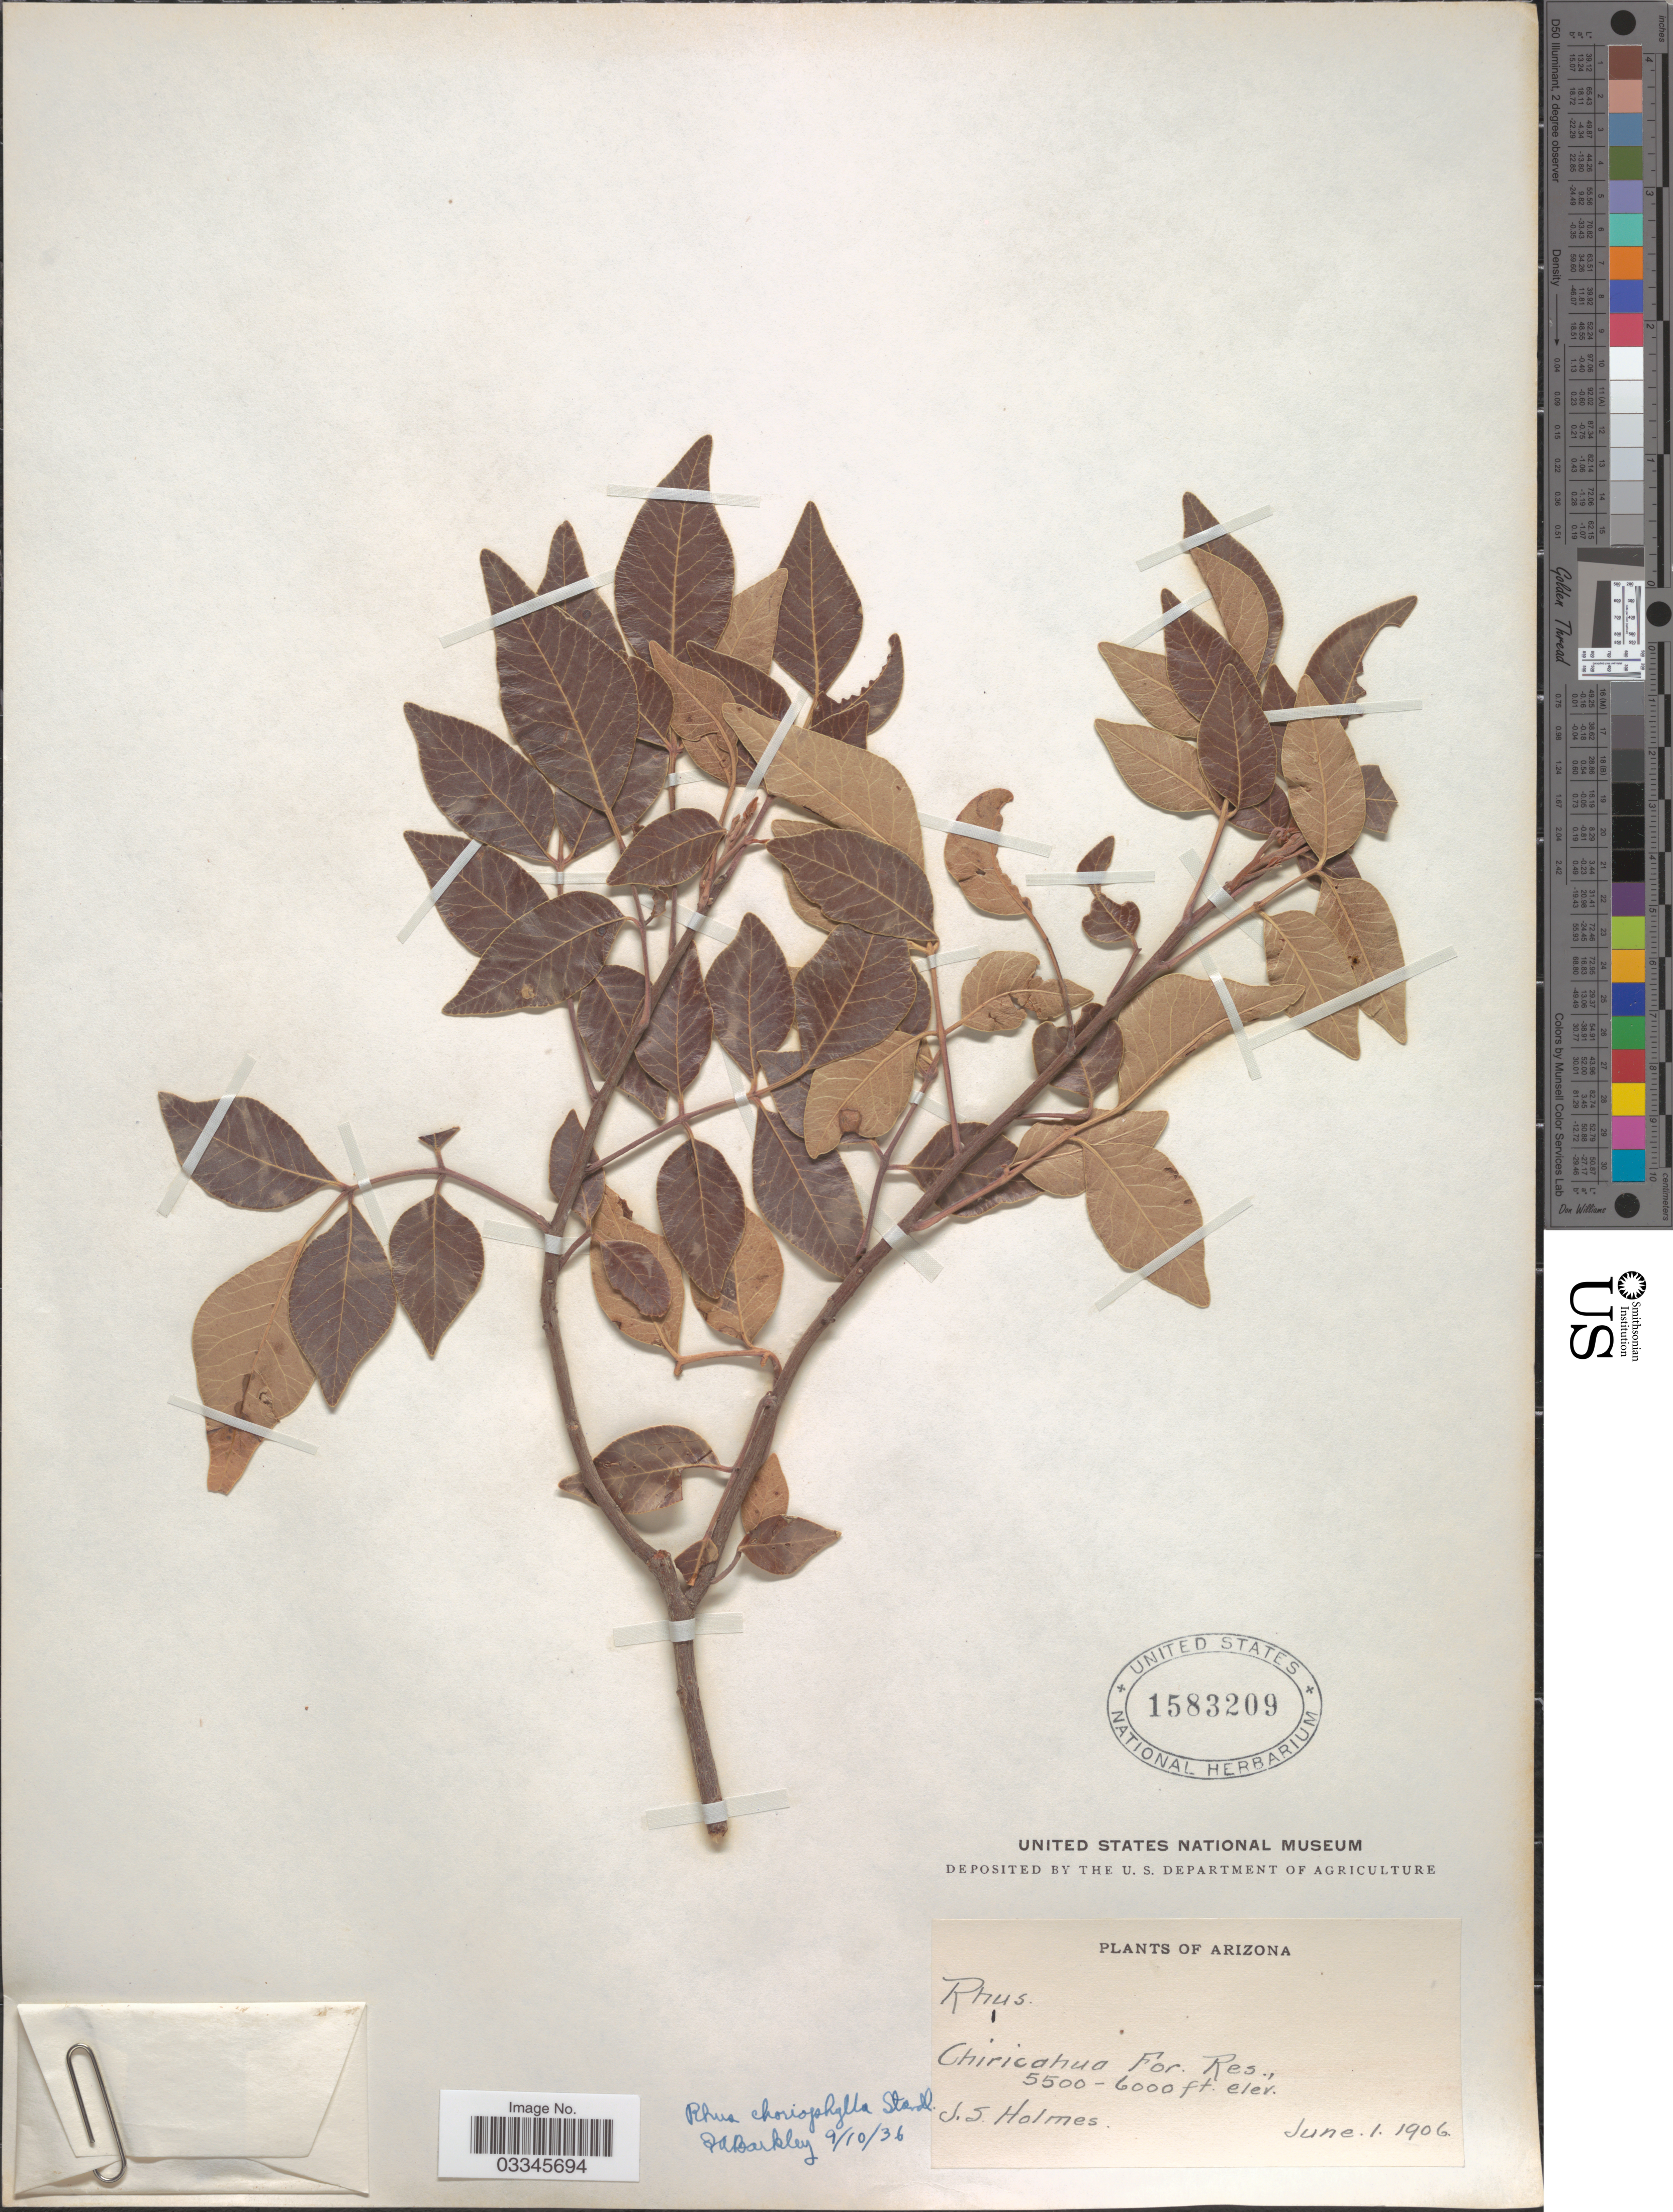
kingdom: Plantae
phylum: Tracheophyta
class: Magnoliopsida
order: Sapindales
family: Anacardiaceae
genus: Rhus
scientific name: Rhus choriophylla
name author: Wooton & Standl.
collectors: J. Holmes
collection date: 1906-06-01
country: United States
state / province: Arizona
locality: Chiricahua For. Res.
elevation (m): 1676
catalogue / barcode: US 1583209